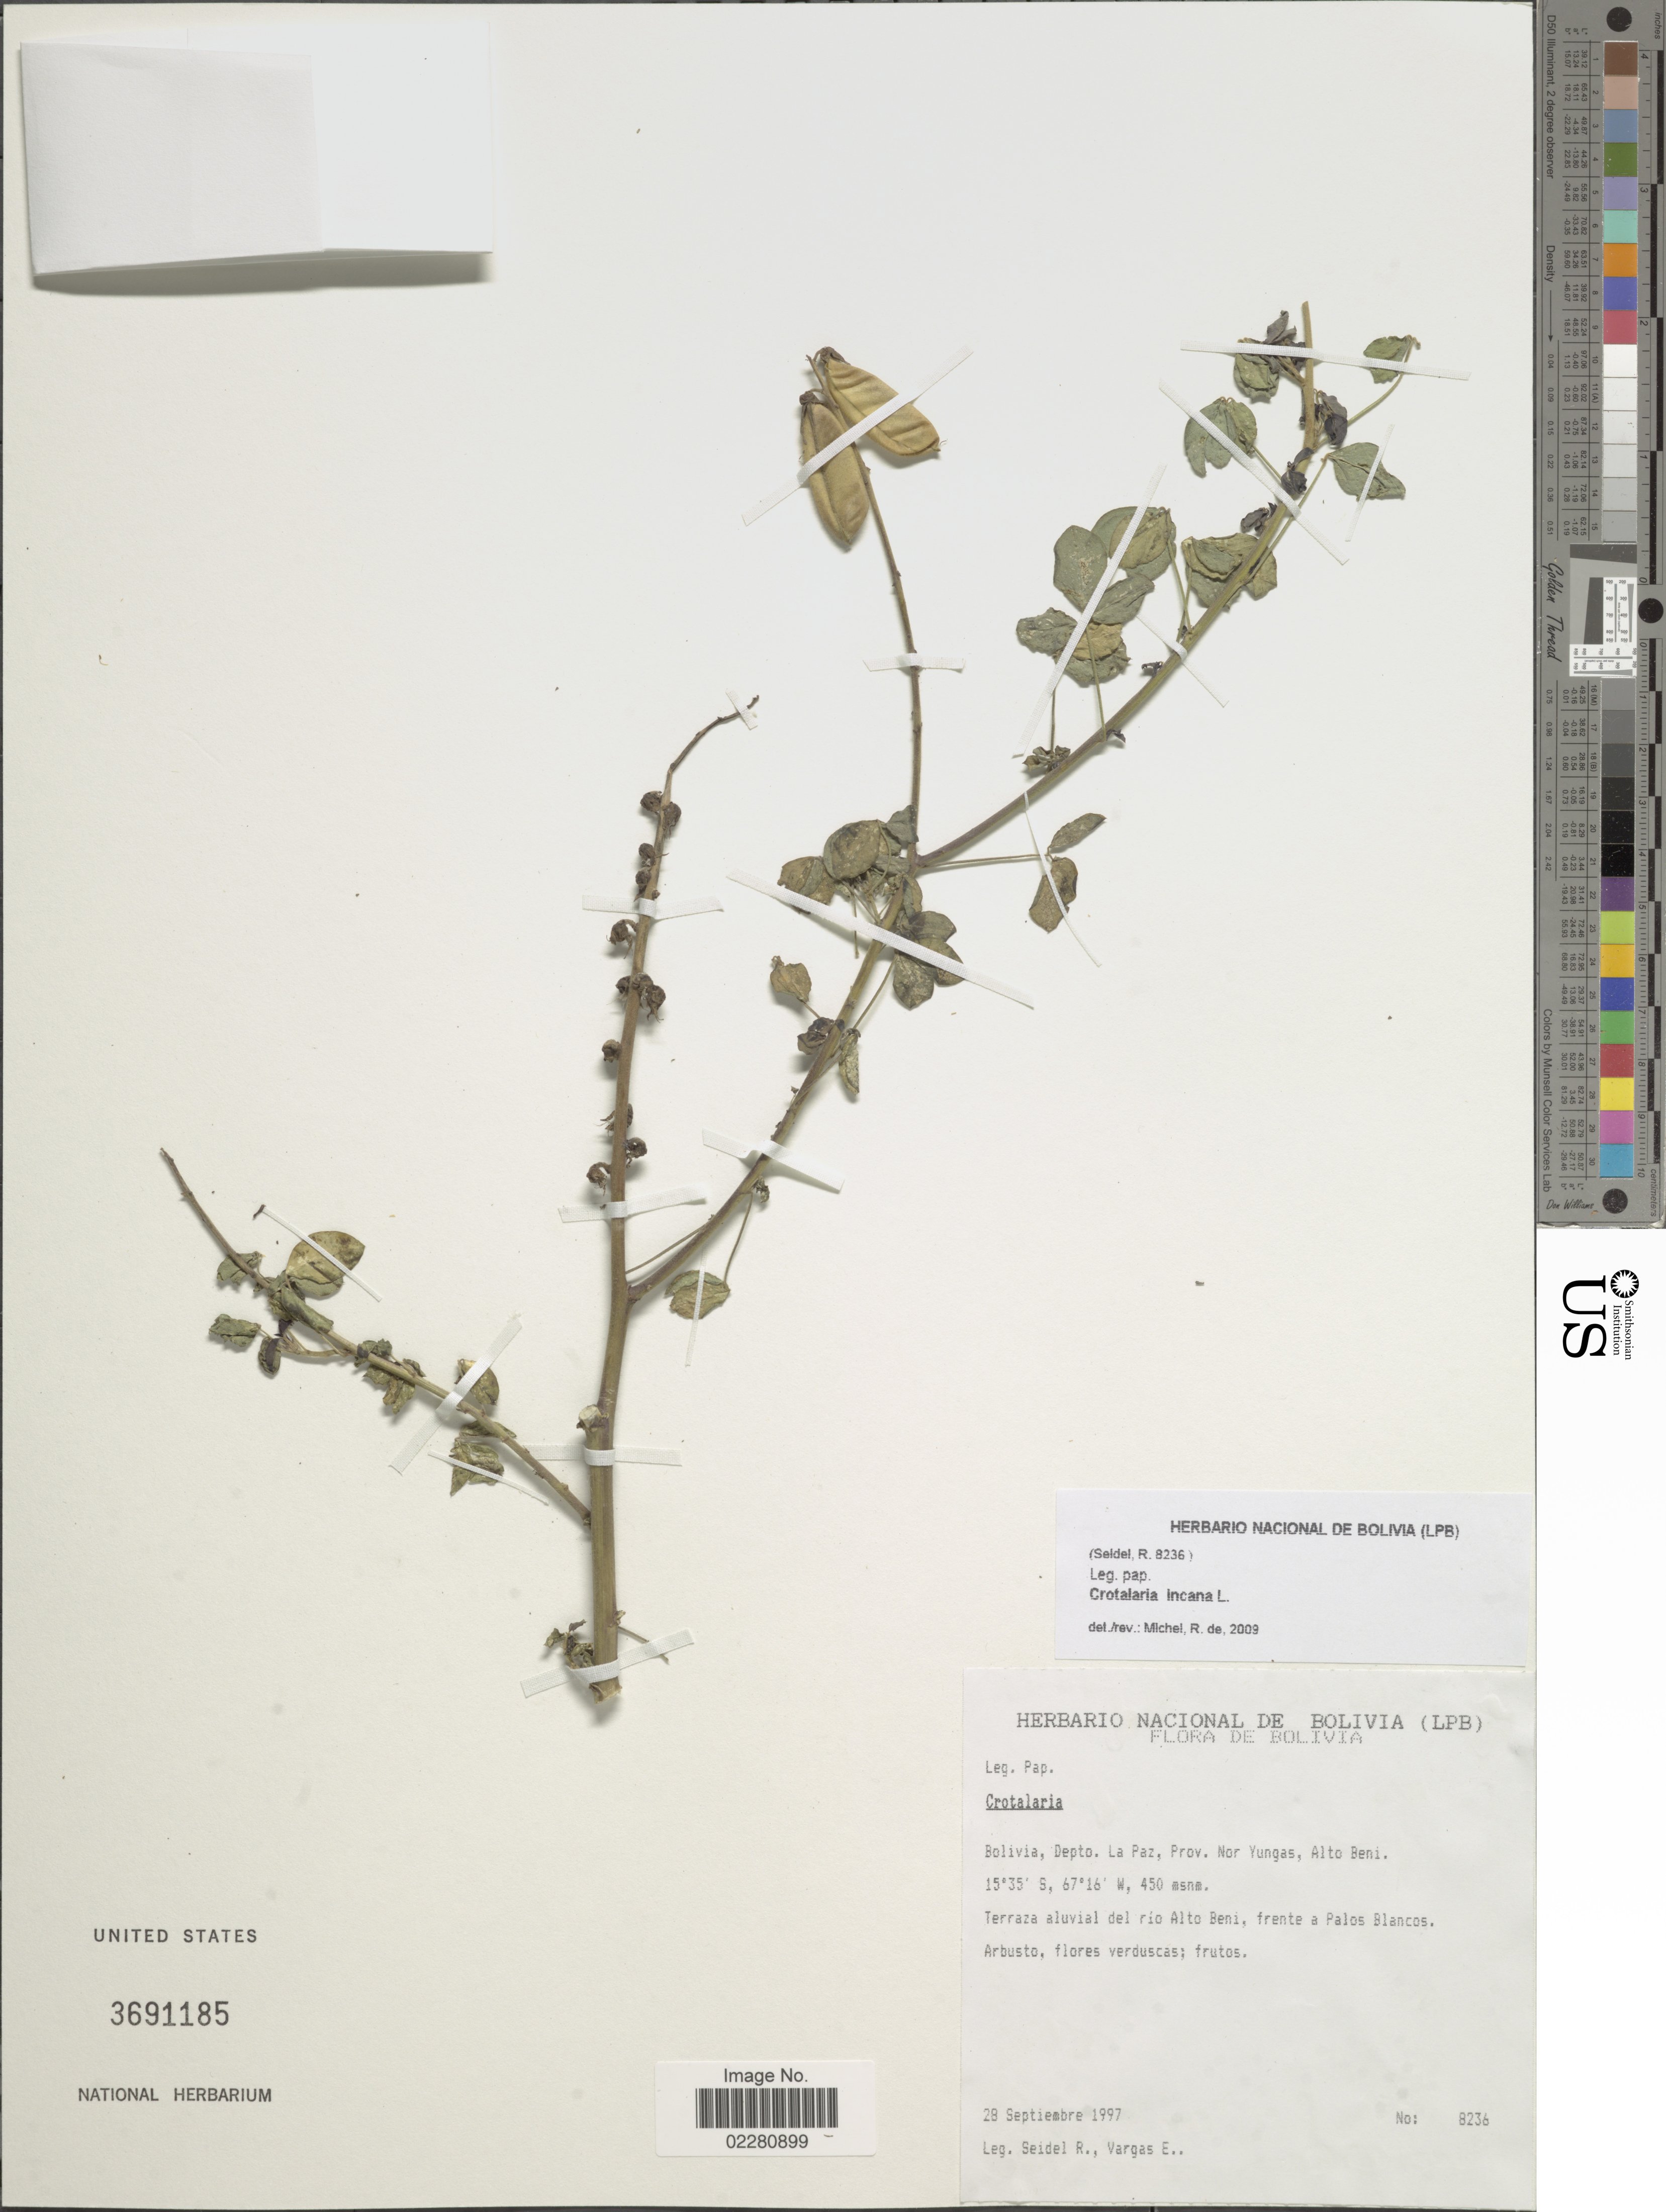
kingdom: Plantae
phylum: Tracheophyta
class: Magnoliopsida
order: Fabales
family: Fabaceae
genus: Crotalaria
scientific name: Crotalaria incana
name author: L.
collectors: R. Seidel & E. Vargas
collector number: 8236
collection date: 1997-09-28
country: Bolivia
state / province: La Paz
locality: Prov. Nor Yungas, Alto Beni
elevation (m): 450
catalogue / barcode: US 3691185